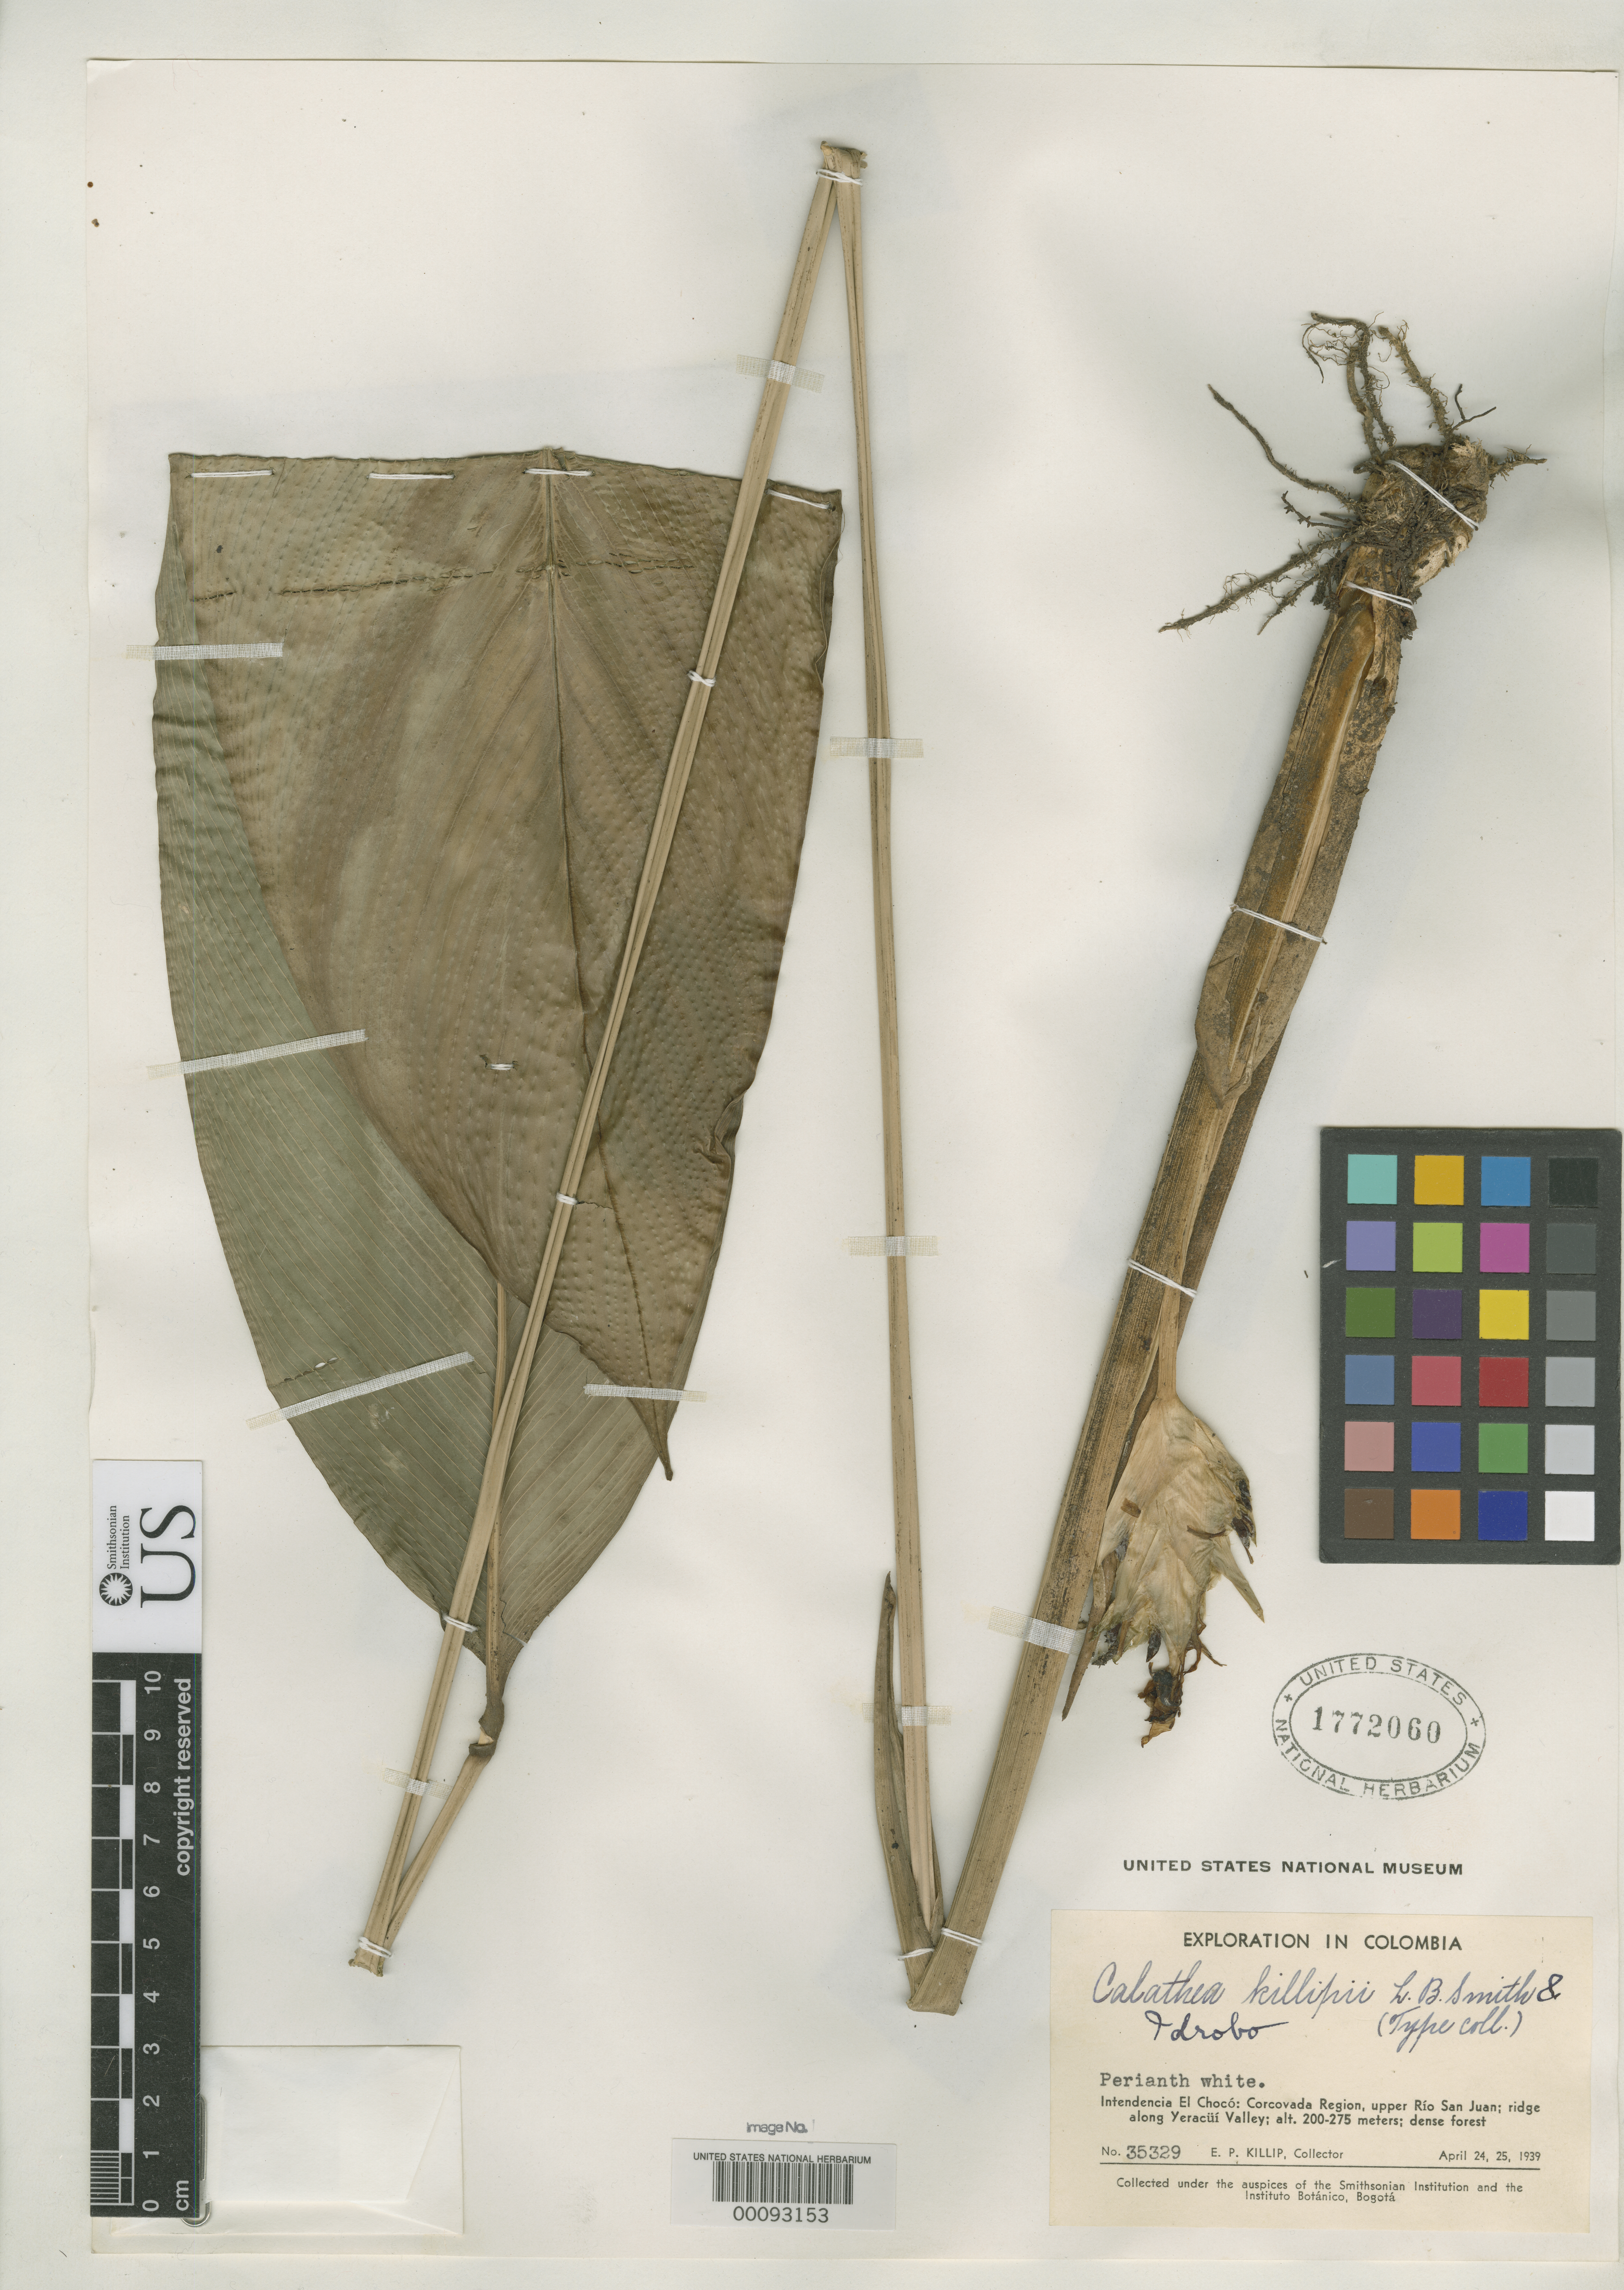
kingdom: Plantae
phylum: Tracheophyta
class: Liliopsida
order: Zingiberales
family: Marantaceae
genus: Calathea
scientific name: Calathea killipii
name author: L.B. Sm. & Idrobo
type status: Isotype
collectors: E. P. Killip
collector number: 35329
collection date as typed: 24 Apr 1939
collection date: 1939-04-24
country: Colombia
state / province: Chocó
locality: Alto Rio San Juan, Valle Yeracui.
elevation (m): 200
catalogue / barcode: US 1772060